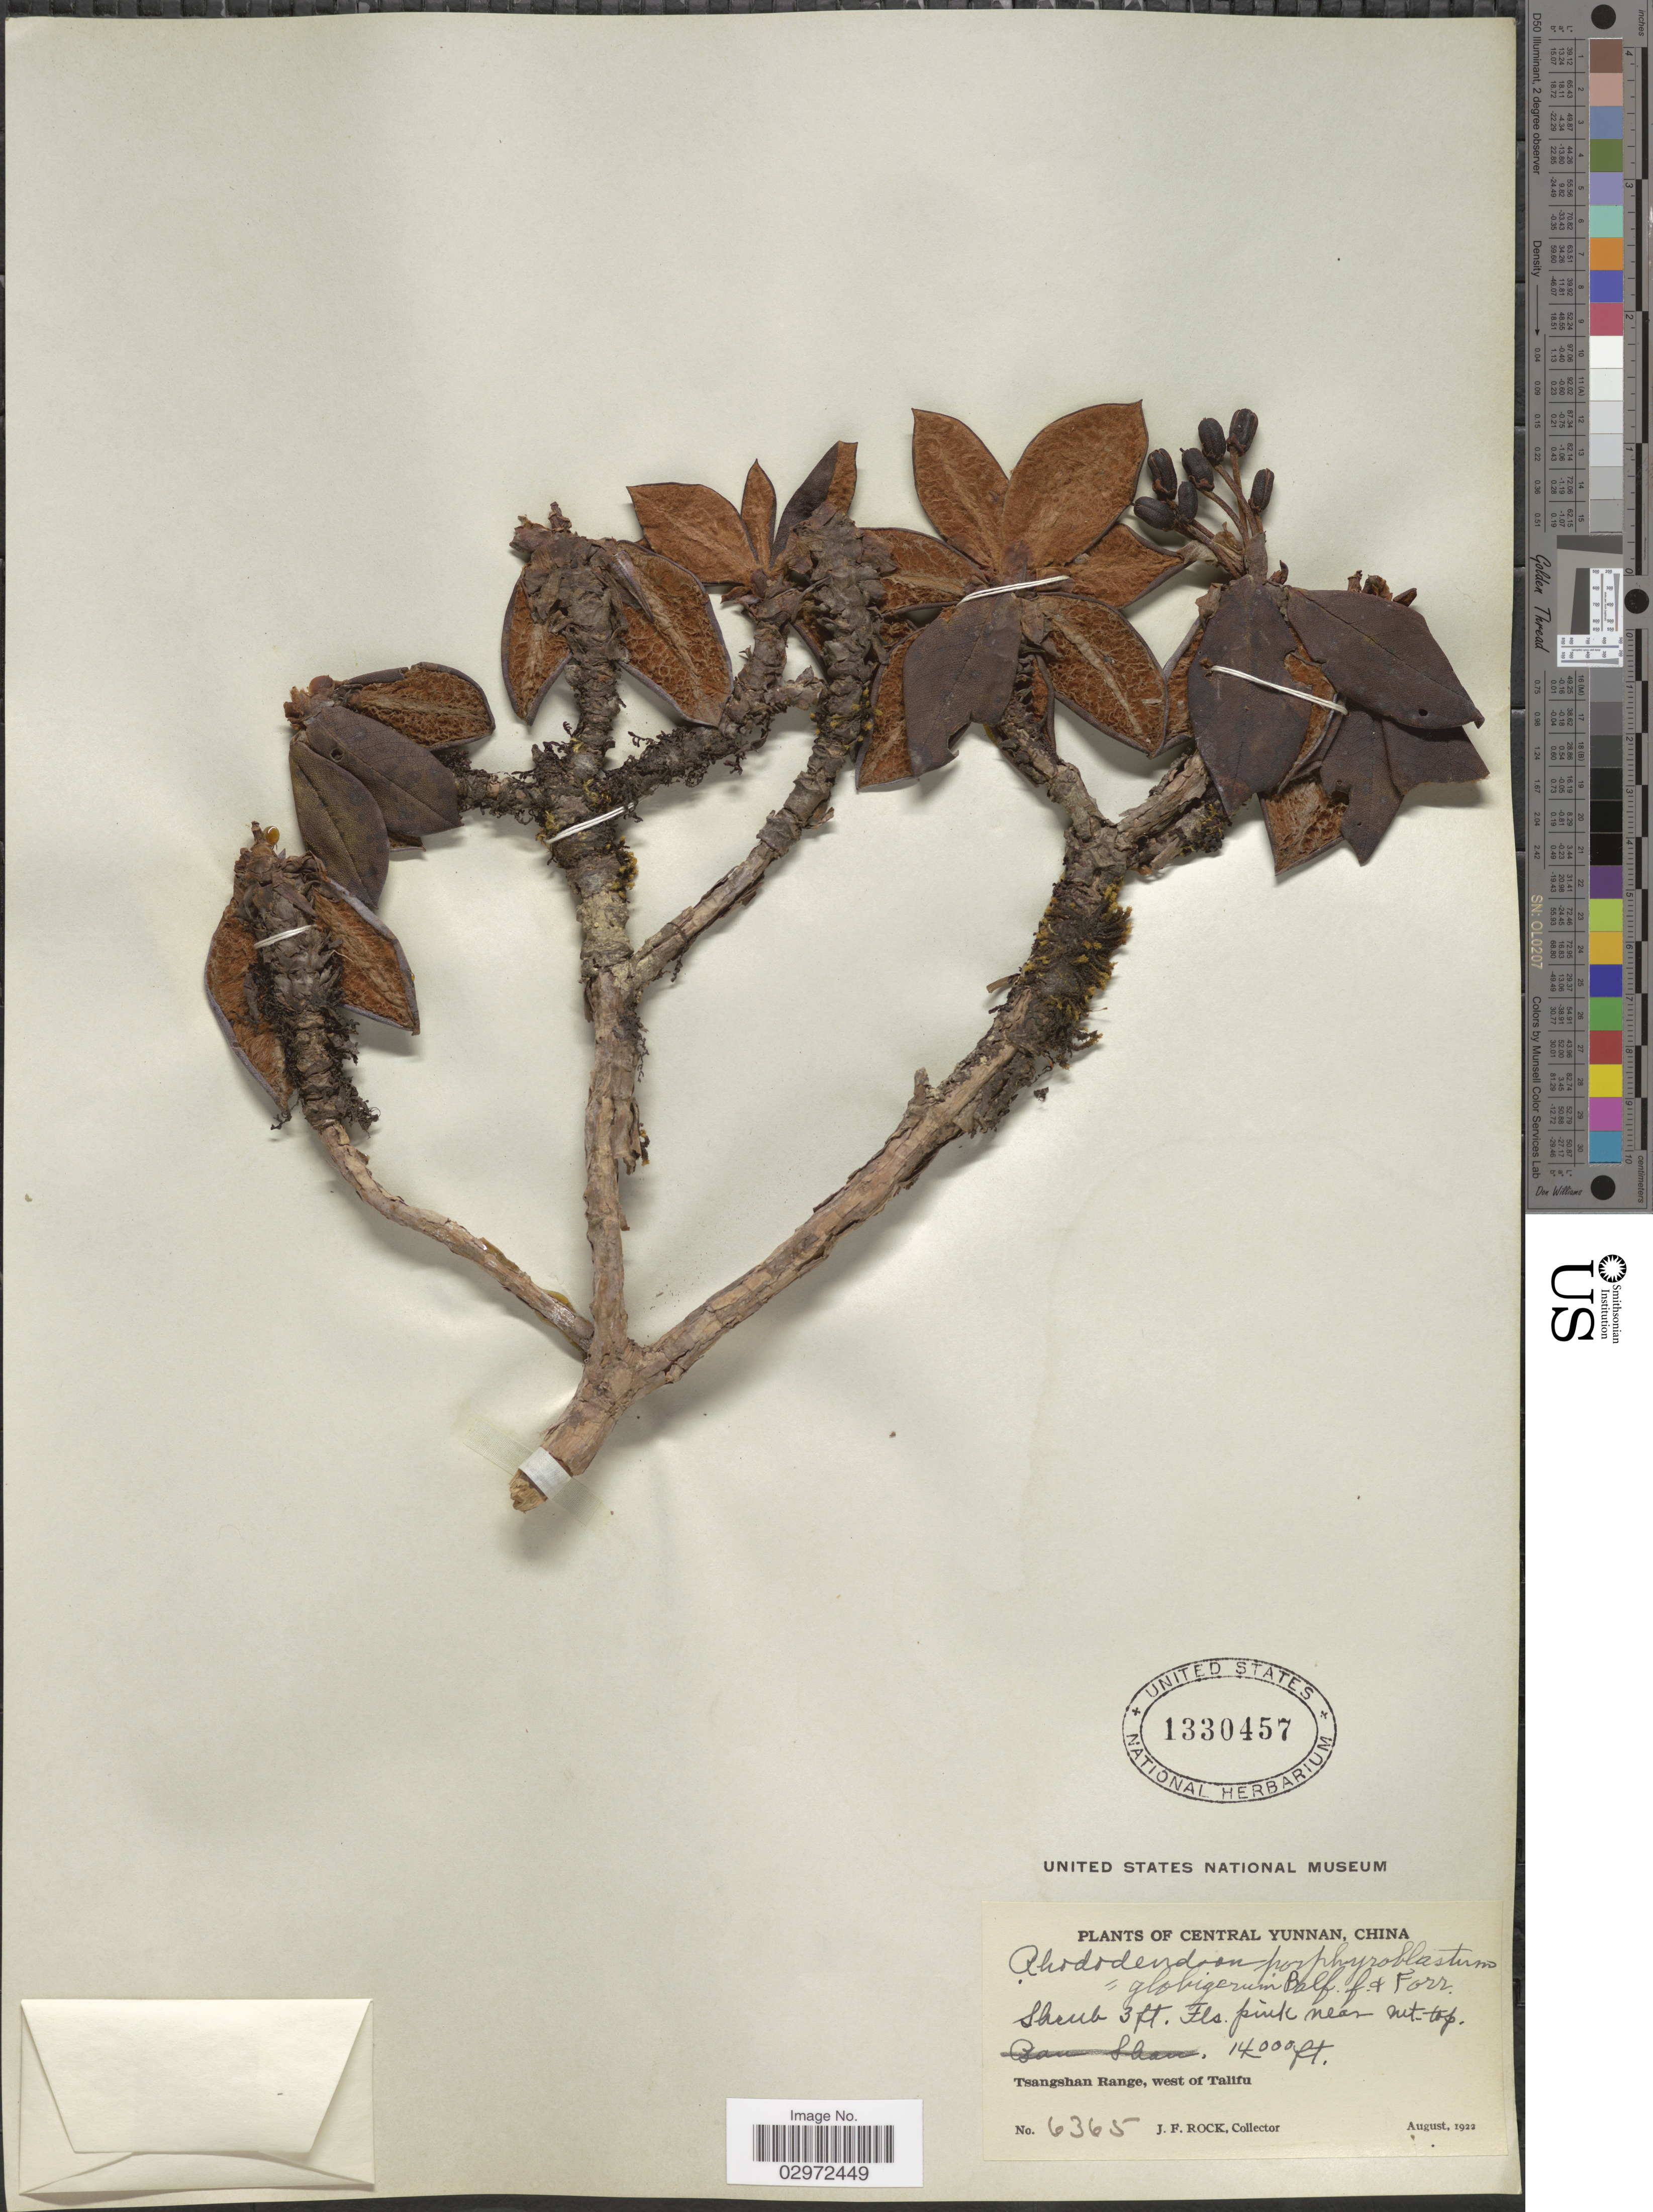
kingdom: Plantae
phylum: Tracheophyta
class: Magnoliopsida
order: Ericales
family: Ericaceae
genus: Rhododendron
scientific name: Rhododendron porphyroblastum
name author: Balf. f. & Forrest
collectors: J. Rock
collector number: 6365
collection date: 1922-08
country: China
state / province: Yunnan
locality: Central Yunnan, China, Tsangshan Range, west of Talifu.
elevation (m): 4267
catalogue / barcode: US 1330457